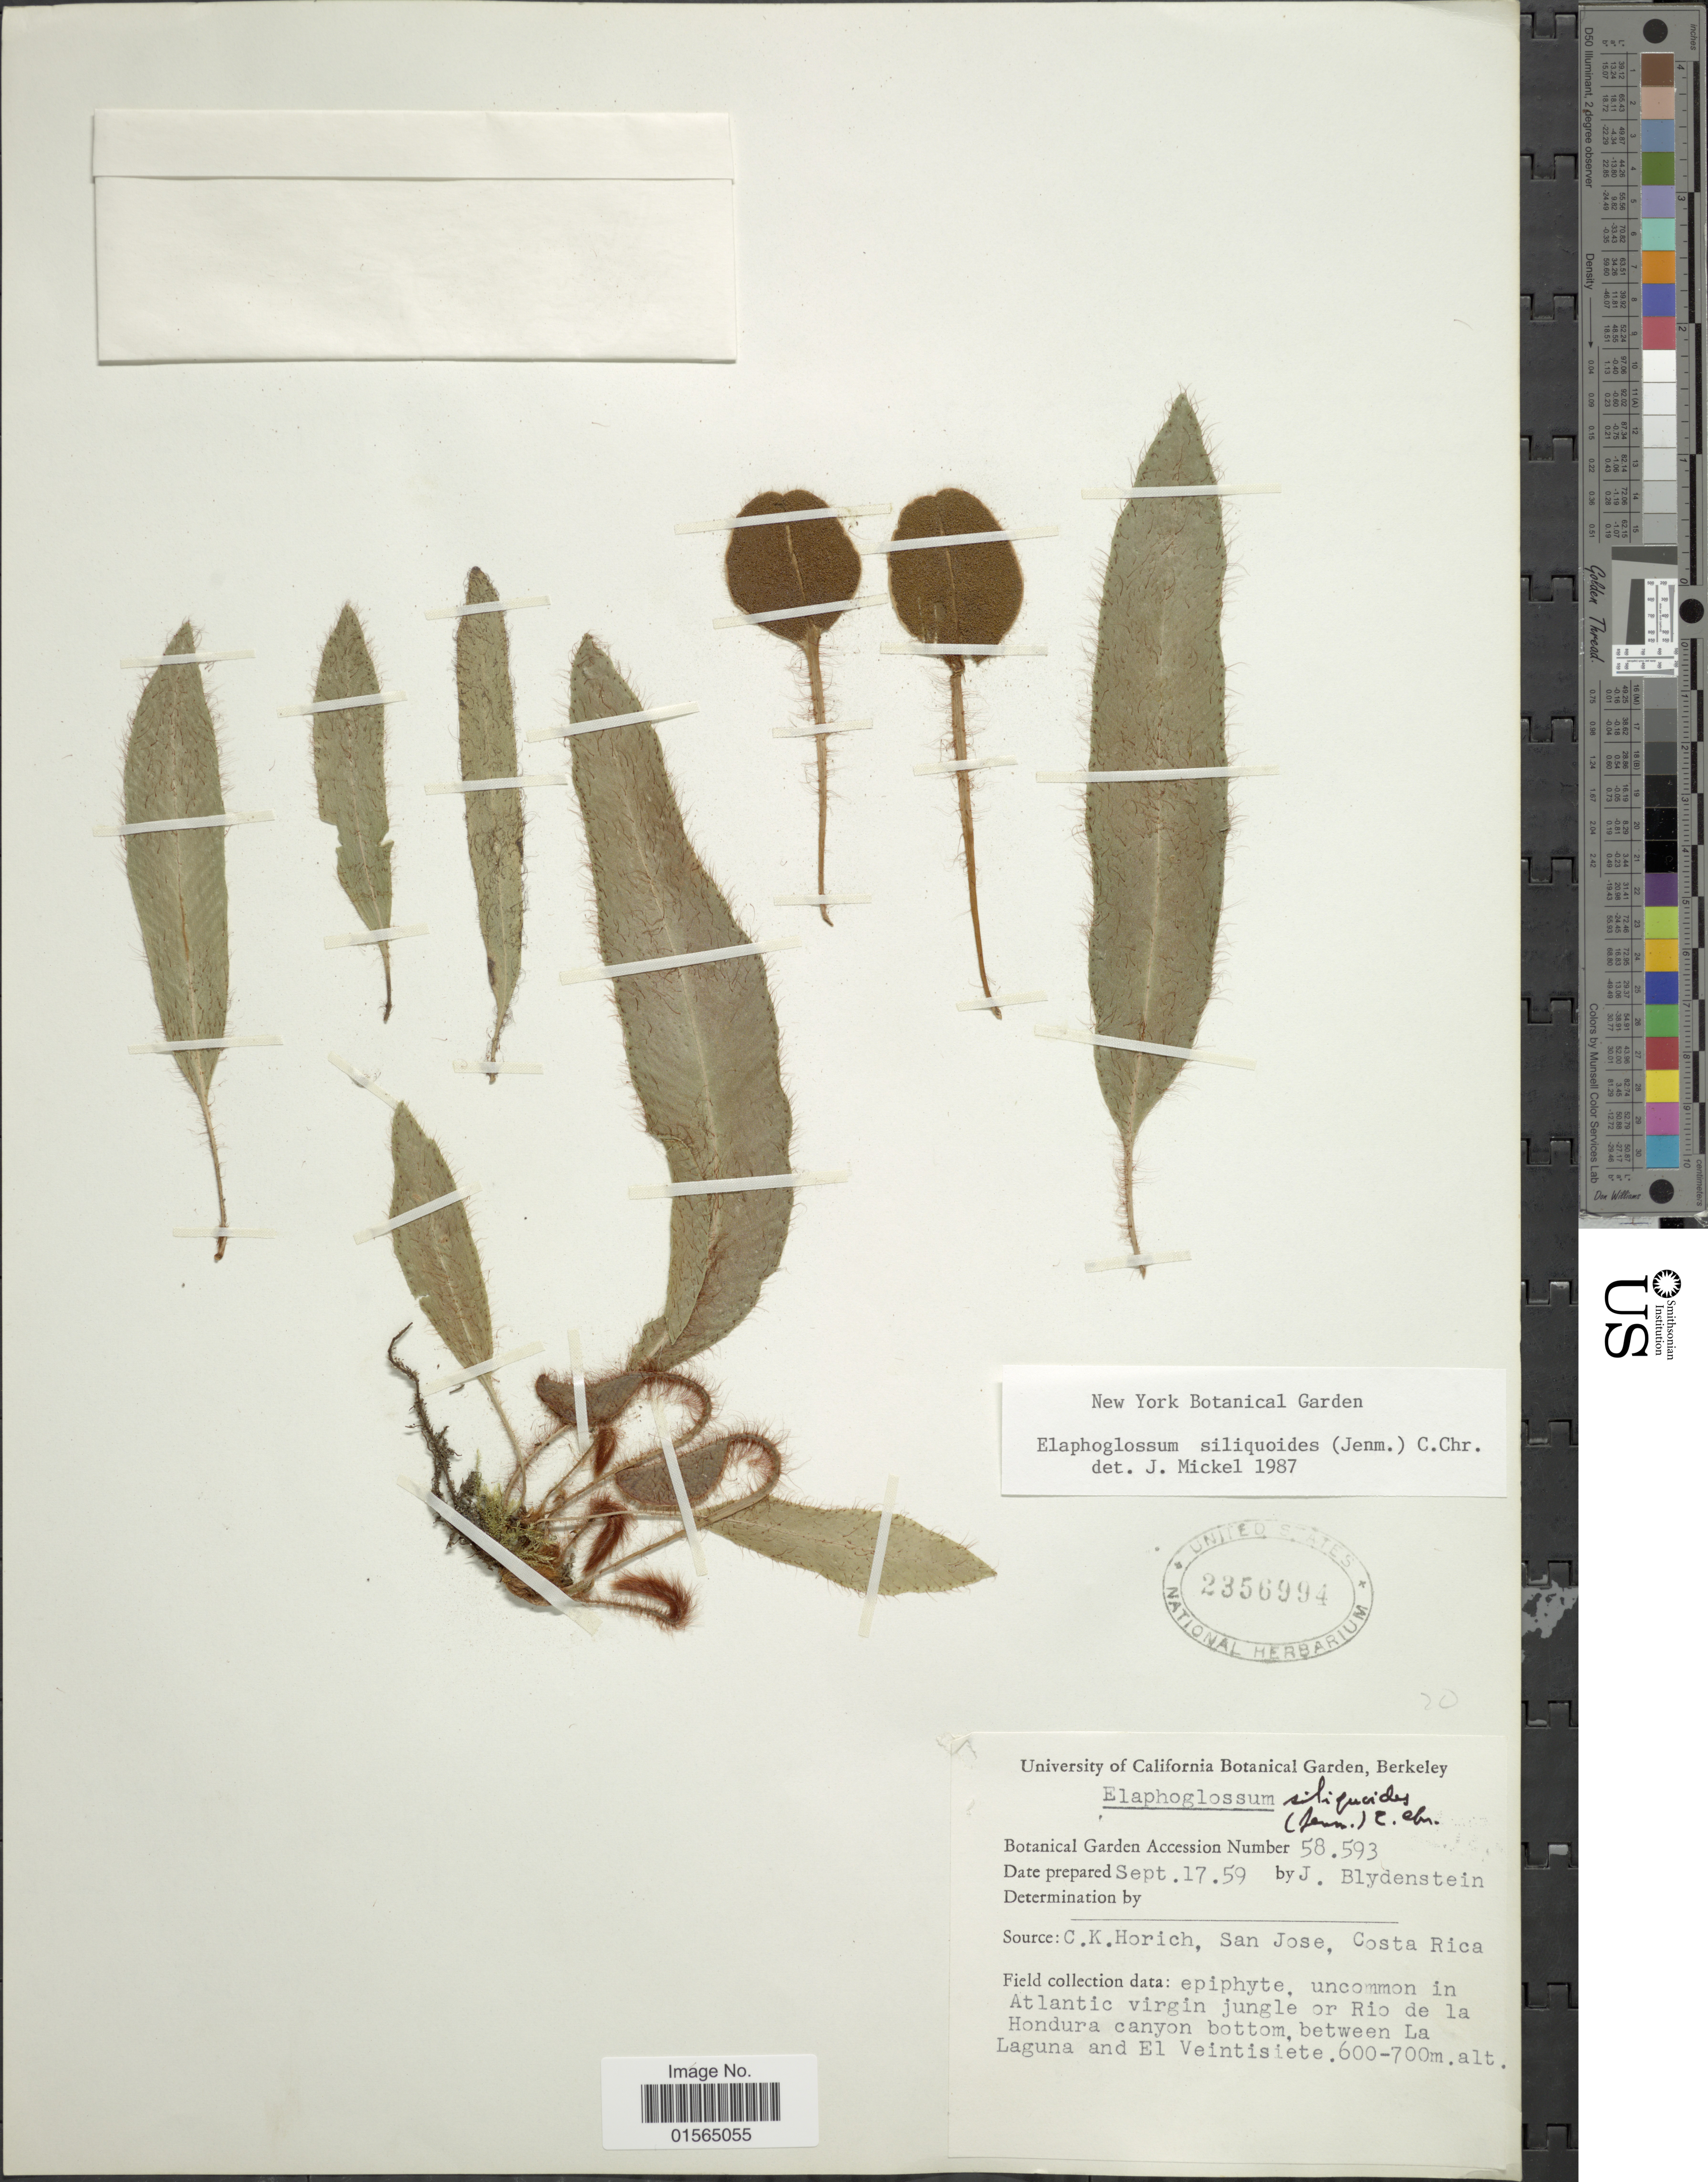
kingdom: Plantae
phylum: Tracheophyta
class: Polypodiopsida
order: Polypodiales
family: Dryopteridaceae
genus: Elaphoglossum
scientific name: Elaphoglossum siliquoides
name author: (Jenman) C. Chr.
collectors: J. Blydenstein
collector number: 58593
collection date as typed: Transcribed d/m/y: 17/9/59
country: United States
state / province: California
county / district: Alameda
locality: University of California Botanical Garden, Berkeley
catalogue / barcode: US 2356994